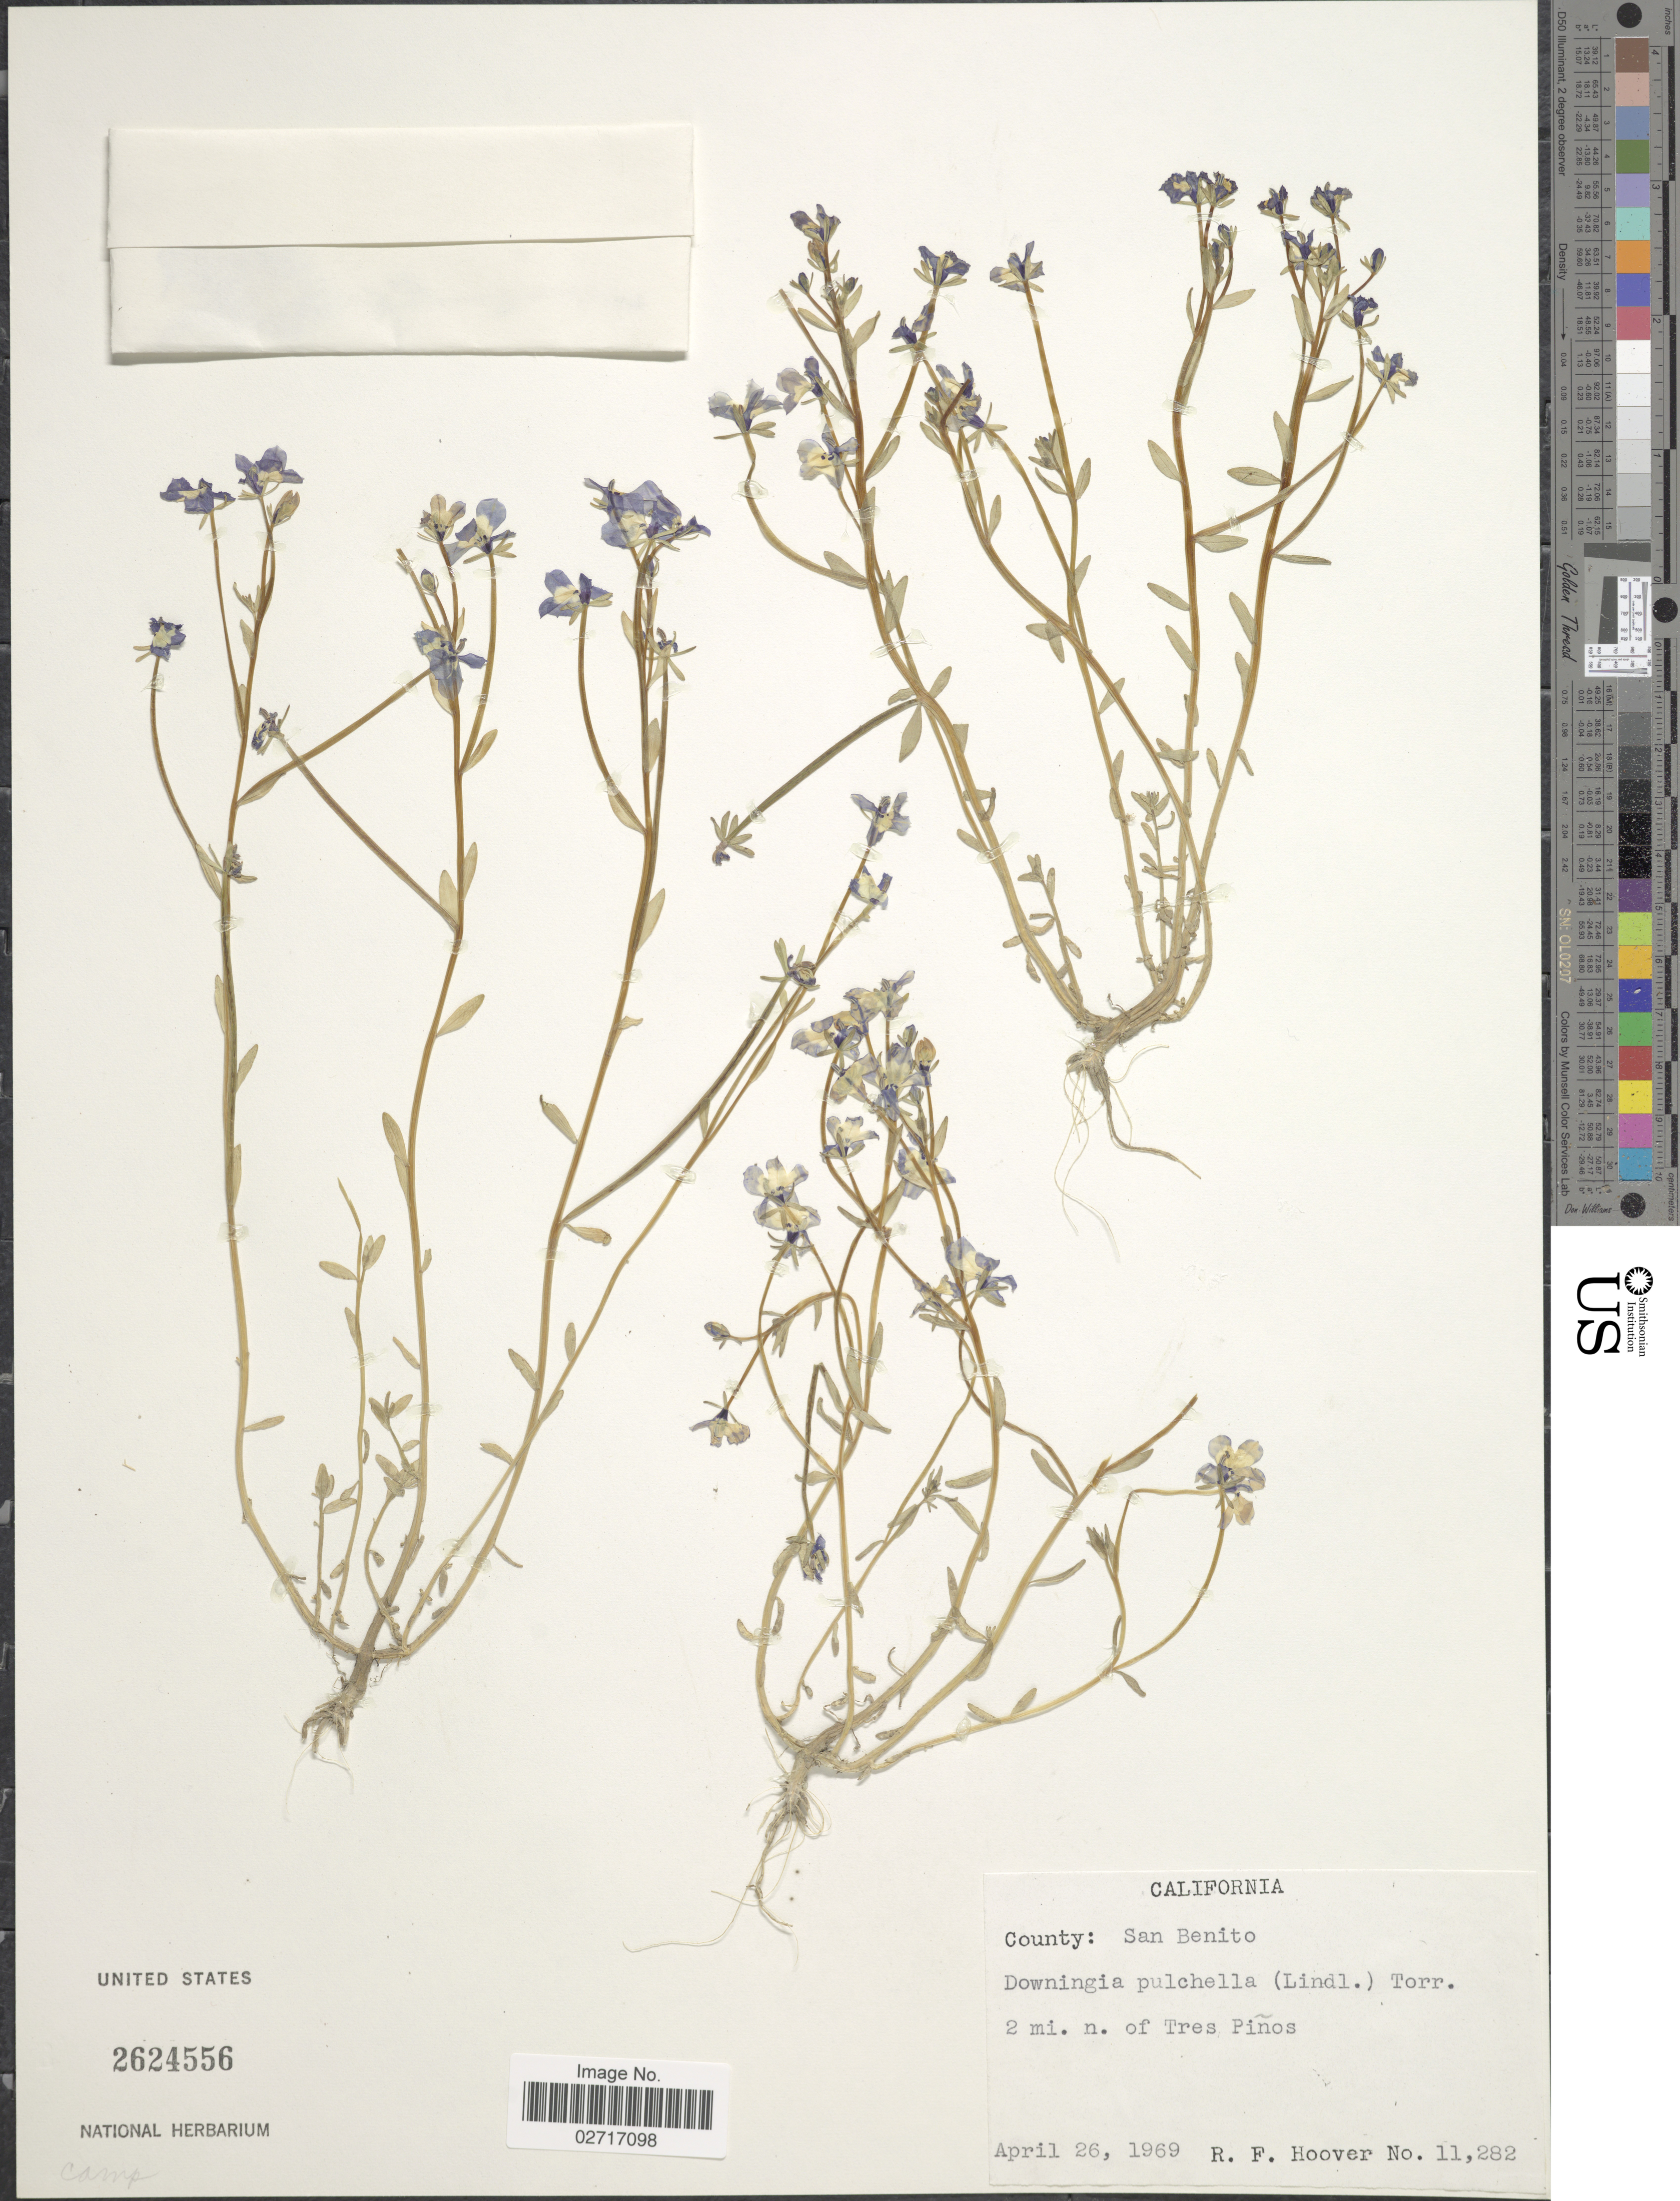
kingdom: Plantae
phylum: Tracheophyta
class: Magnoliopsida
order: Asterales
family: Campanulaceae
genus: Downingia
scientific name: Downingia pulchella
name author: (Lindl.) Torr.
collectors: R. F. Hoover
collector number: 11282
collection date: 1969-04-26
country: United States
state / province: California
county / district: San Benito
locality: County: San Benito, 2 mi. n. of Tres Pinos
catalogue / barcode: US 2624556